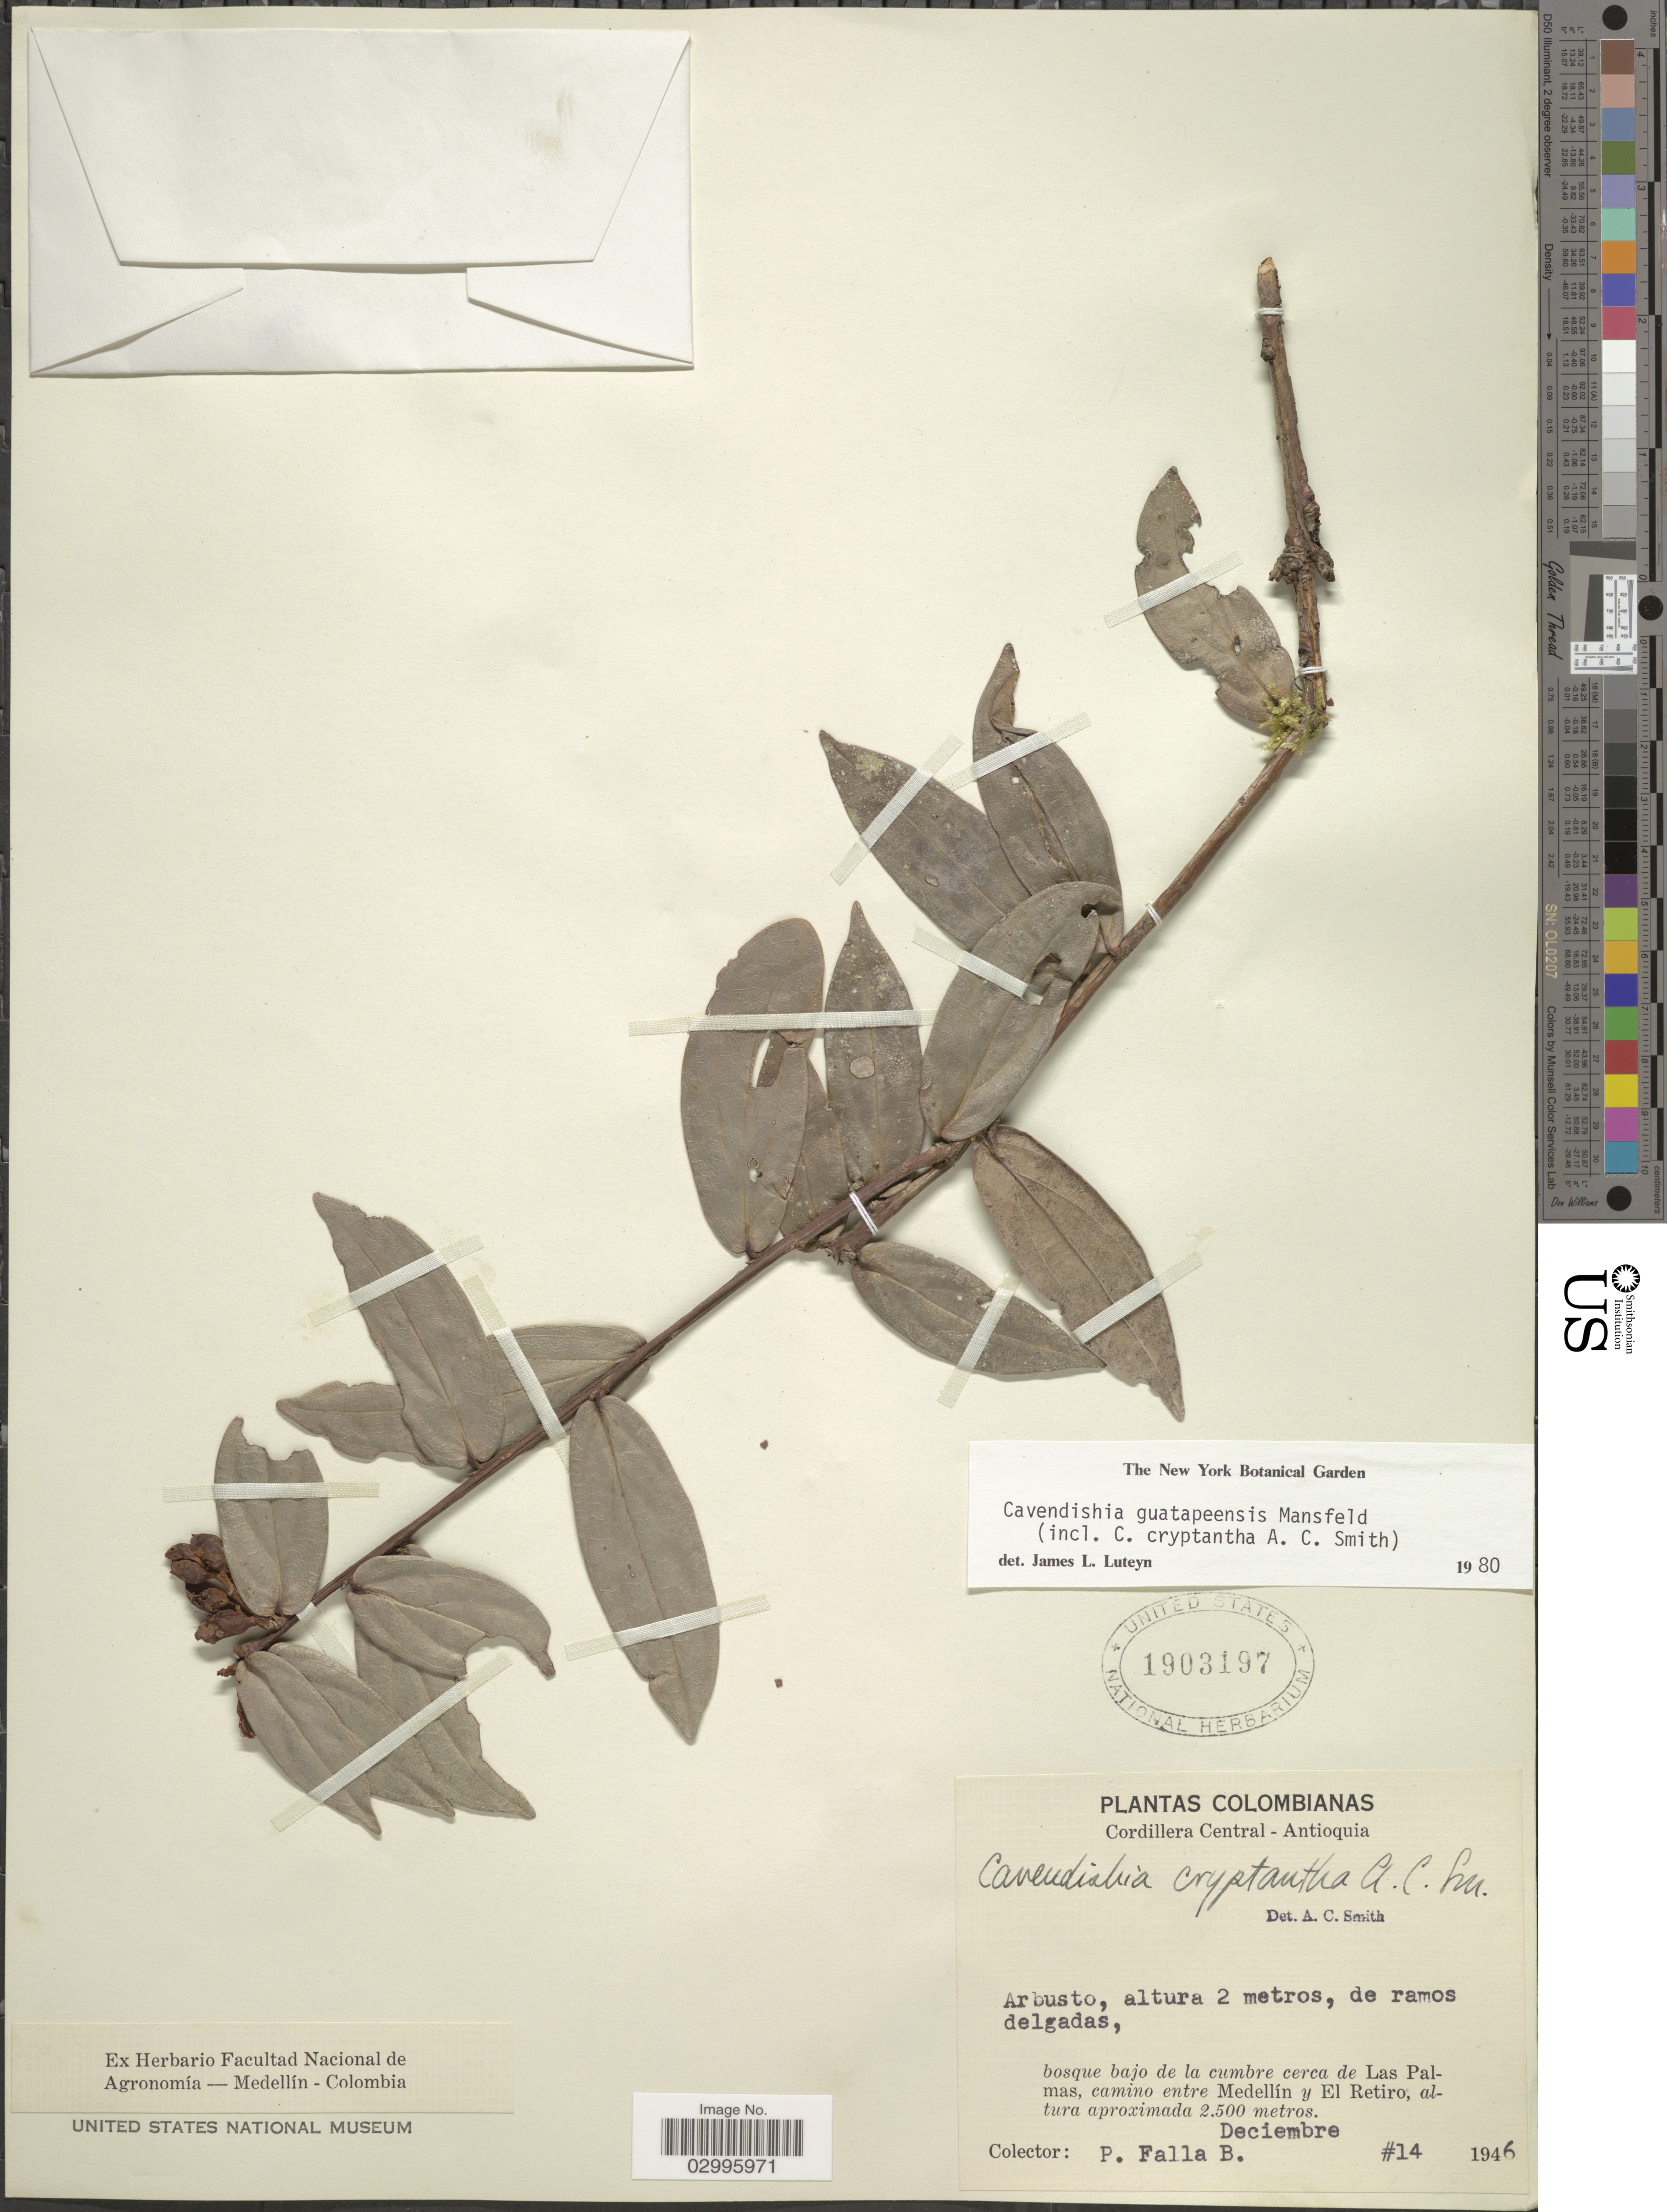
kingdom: Plantae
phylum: Tracheophyta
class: Magnoliopsida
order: Ericales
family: Ericaceae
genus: Cavendishia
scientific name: Cavendishia guatapeensis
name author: Mansf.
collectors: P. Falla B.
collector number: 14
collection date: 1946-12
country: Colombia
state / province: Antioquia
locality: Cordillera Central, bosque bajo de la cumbre cerca de Las Palmas, camino entre Medellín y El Retiro.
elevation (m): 2500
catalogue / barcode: US 1903197